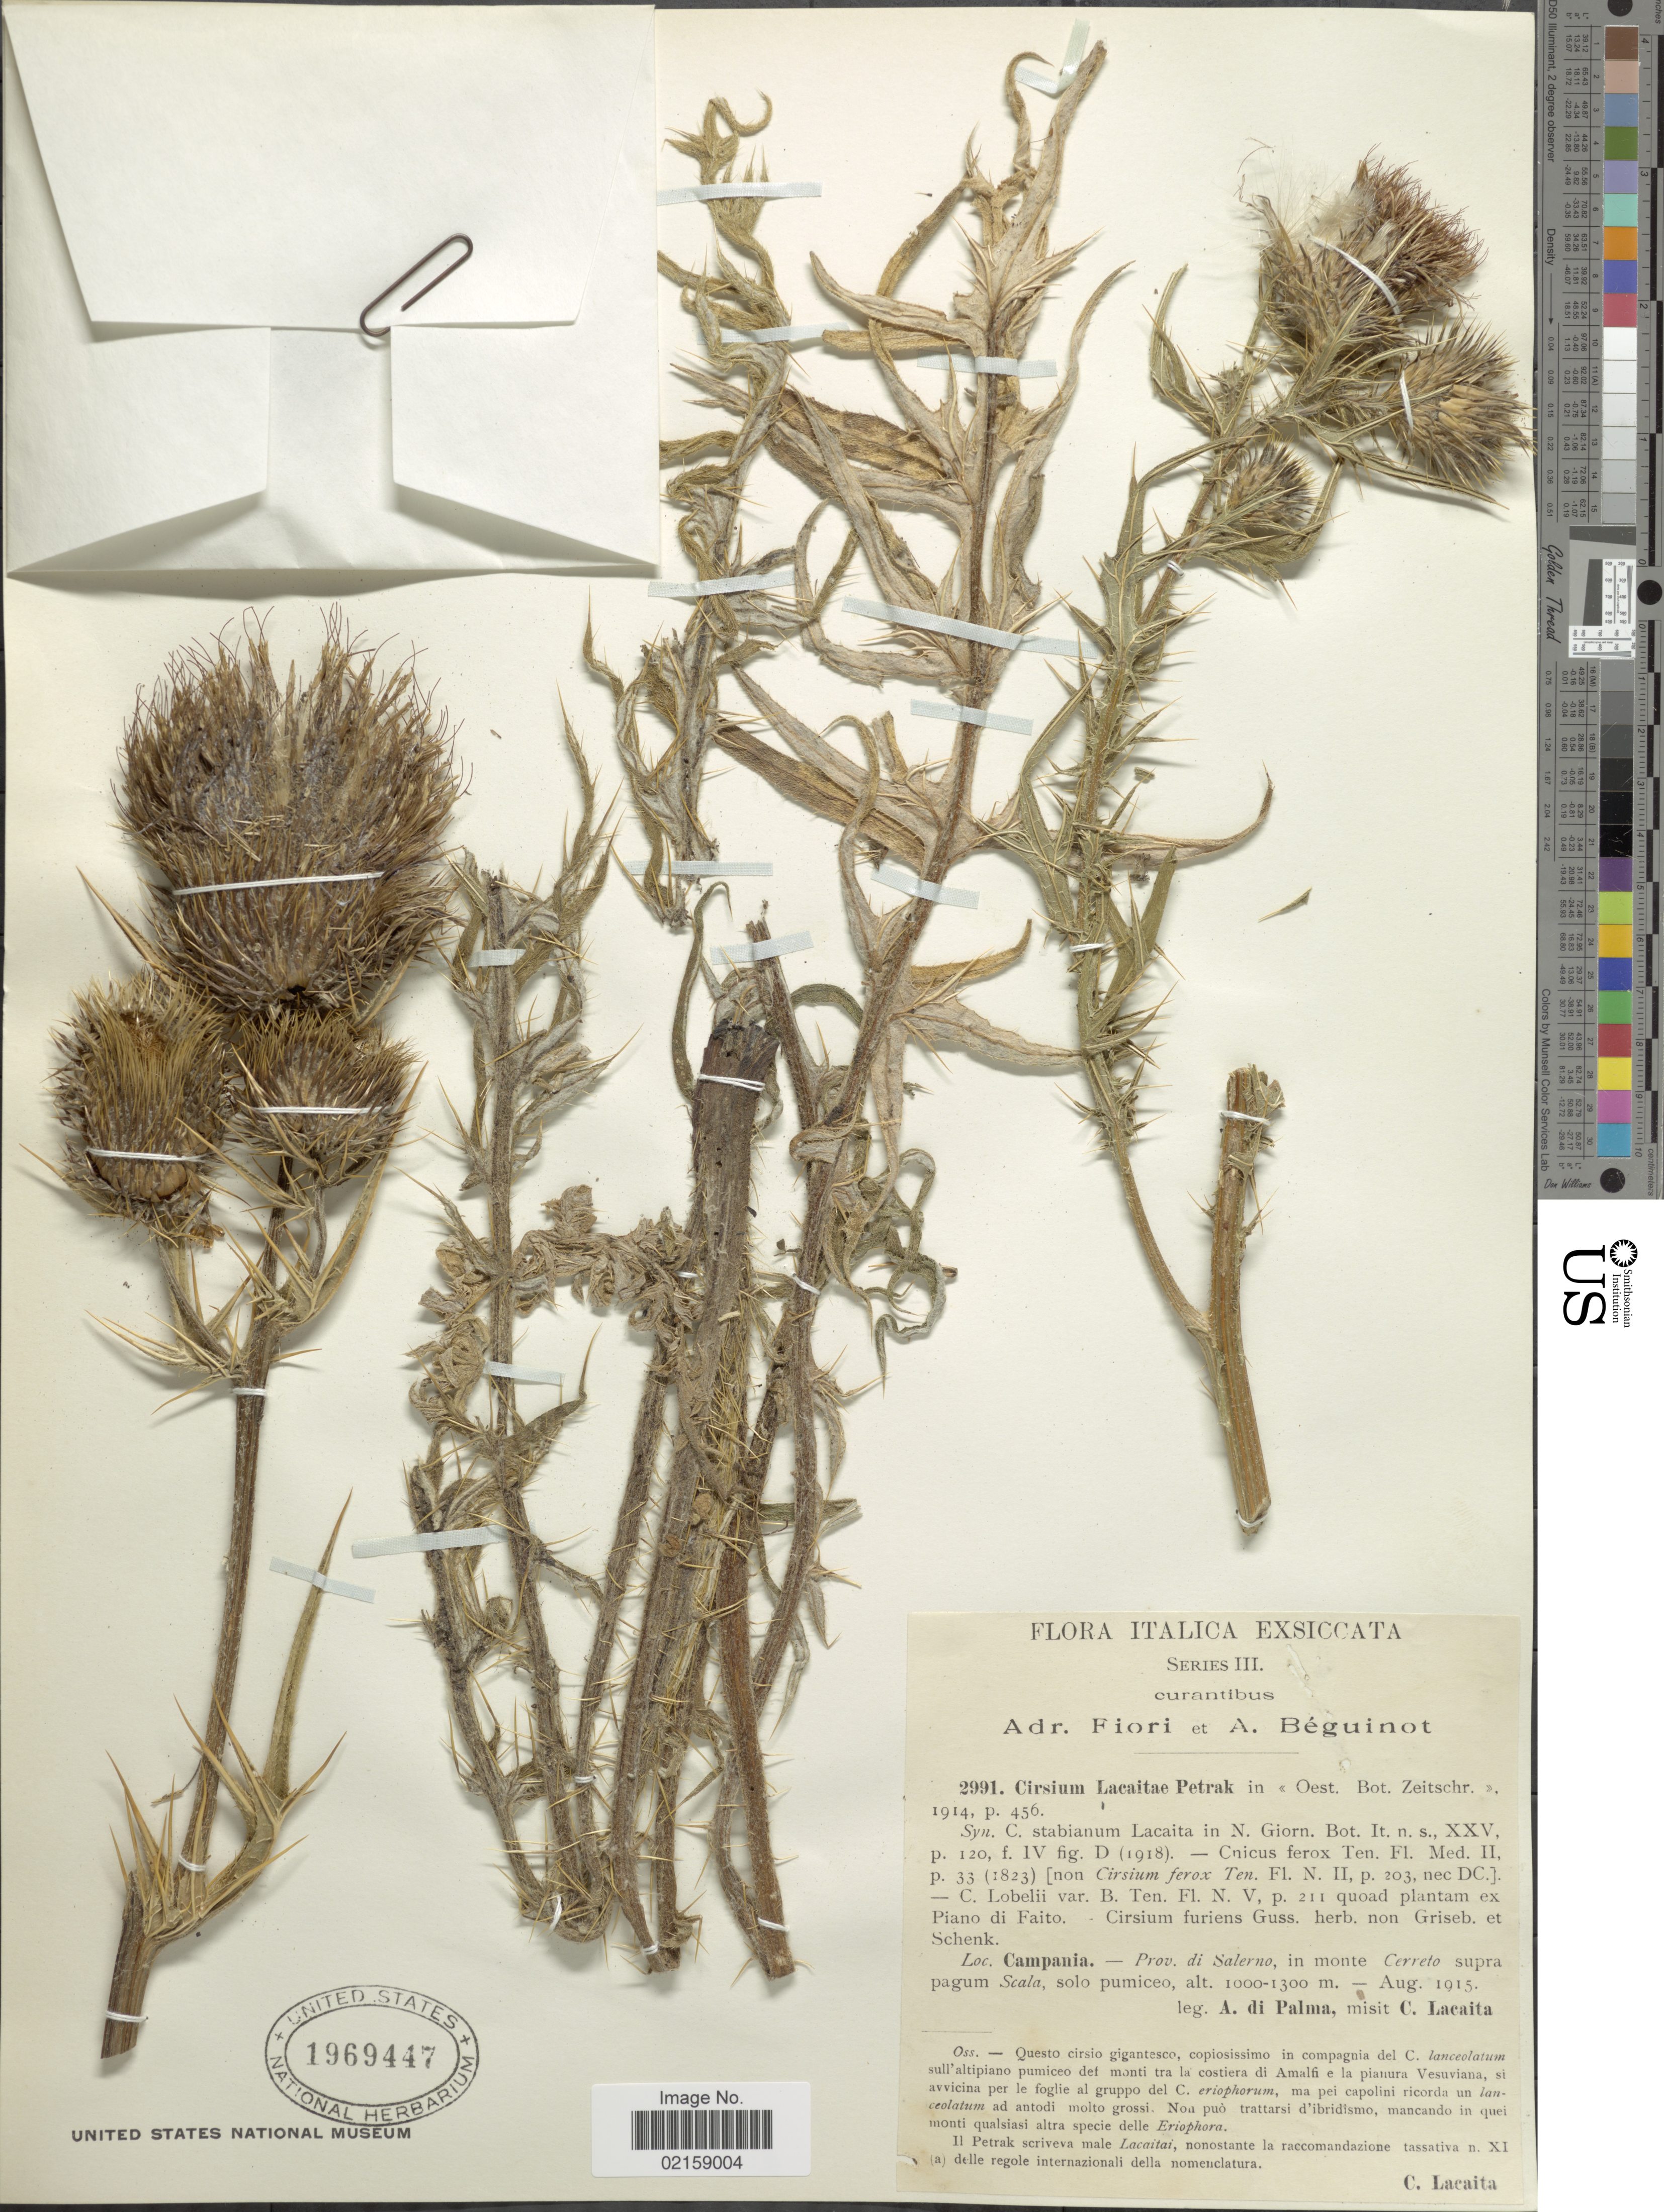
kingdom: Plantae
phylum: Tracheophyta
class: Magnoliopsida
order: Asterales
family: Asteraceae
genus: Cirsium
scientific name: Cirsium lacaitae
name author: Petr.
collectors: A. Di Palma & C. Lacaita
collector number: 2991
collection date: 1915-08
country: Italy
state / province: Campania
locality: Prov. di Salerno, in monte Cerreto supra pagum Scala, solo pumiceo.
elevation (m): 1000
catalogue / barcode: US 1969447